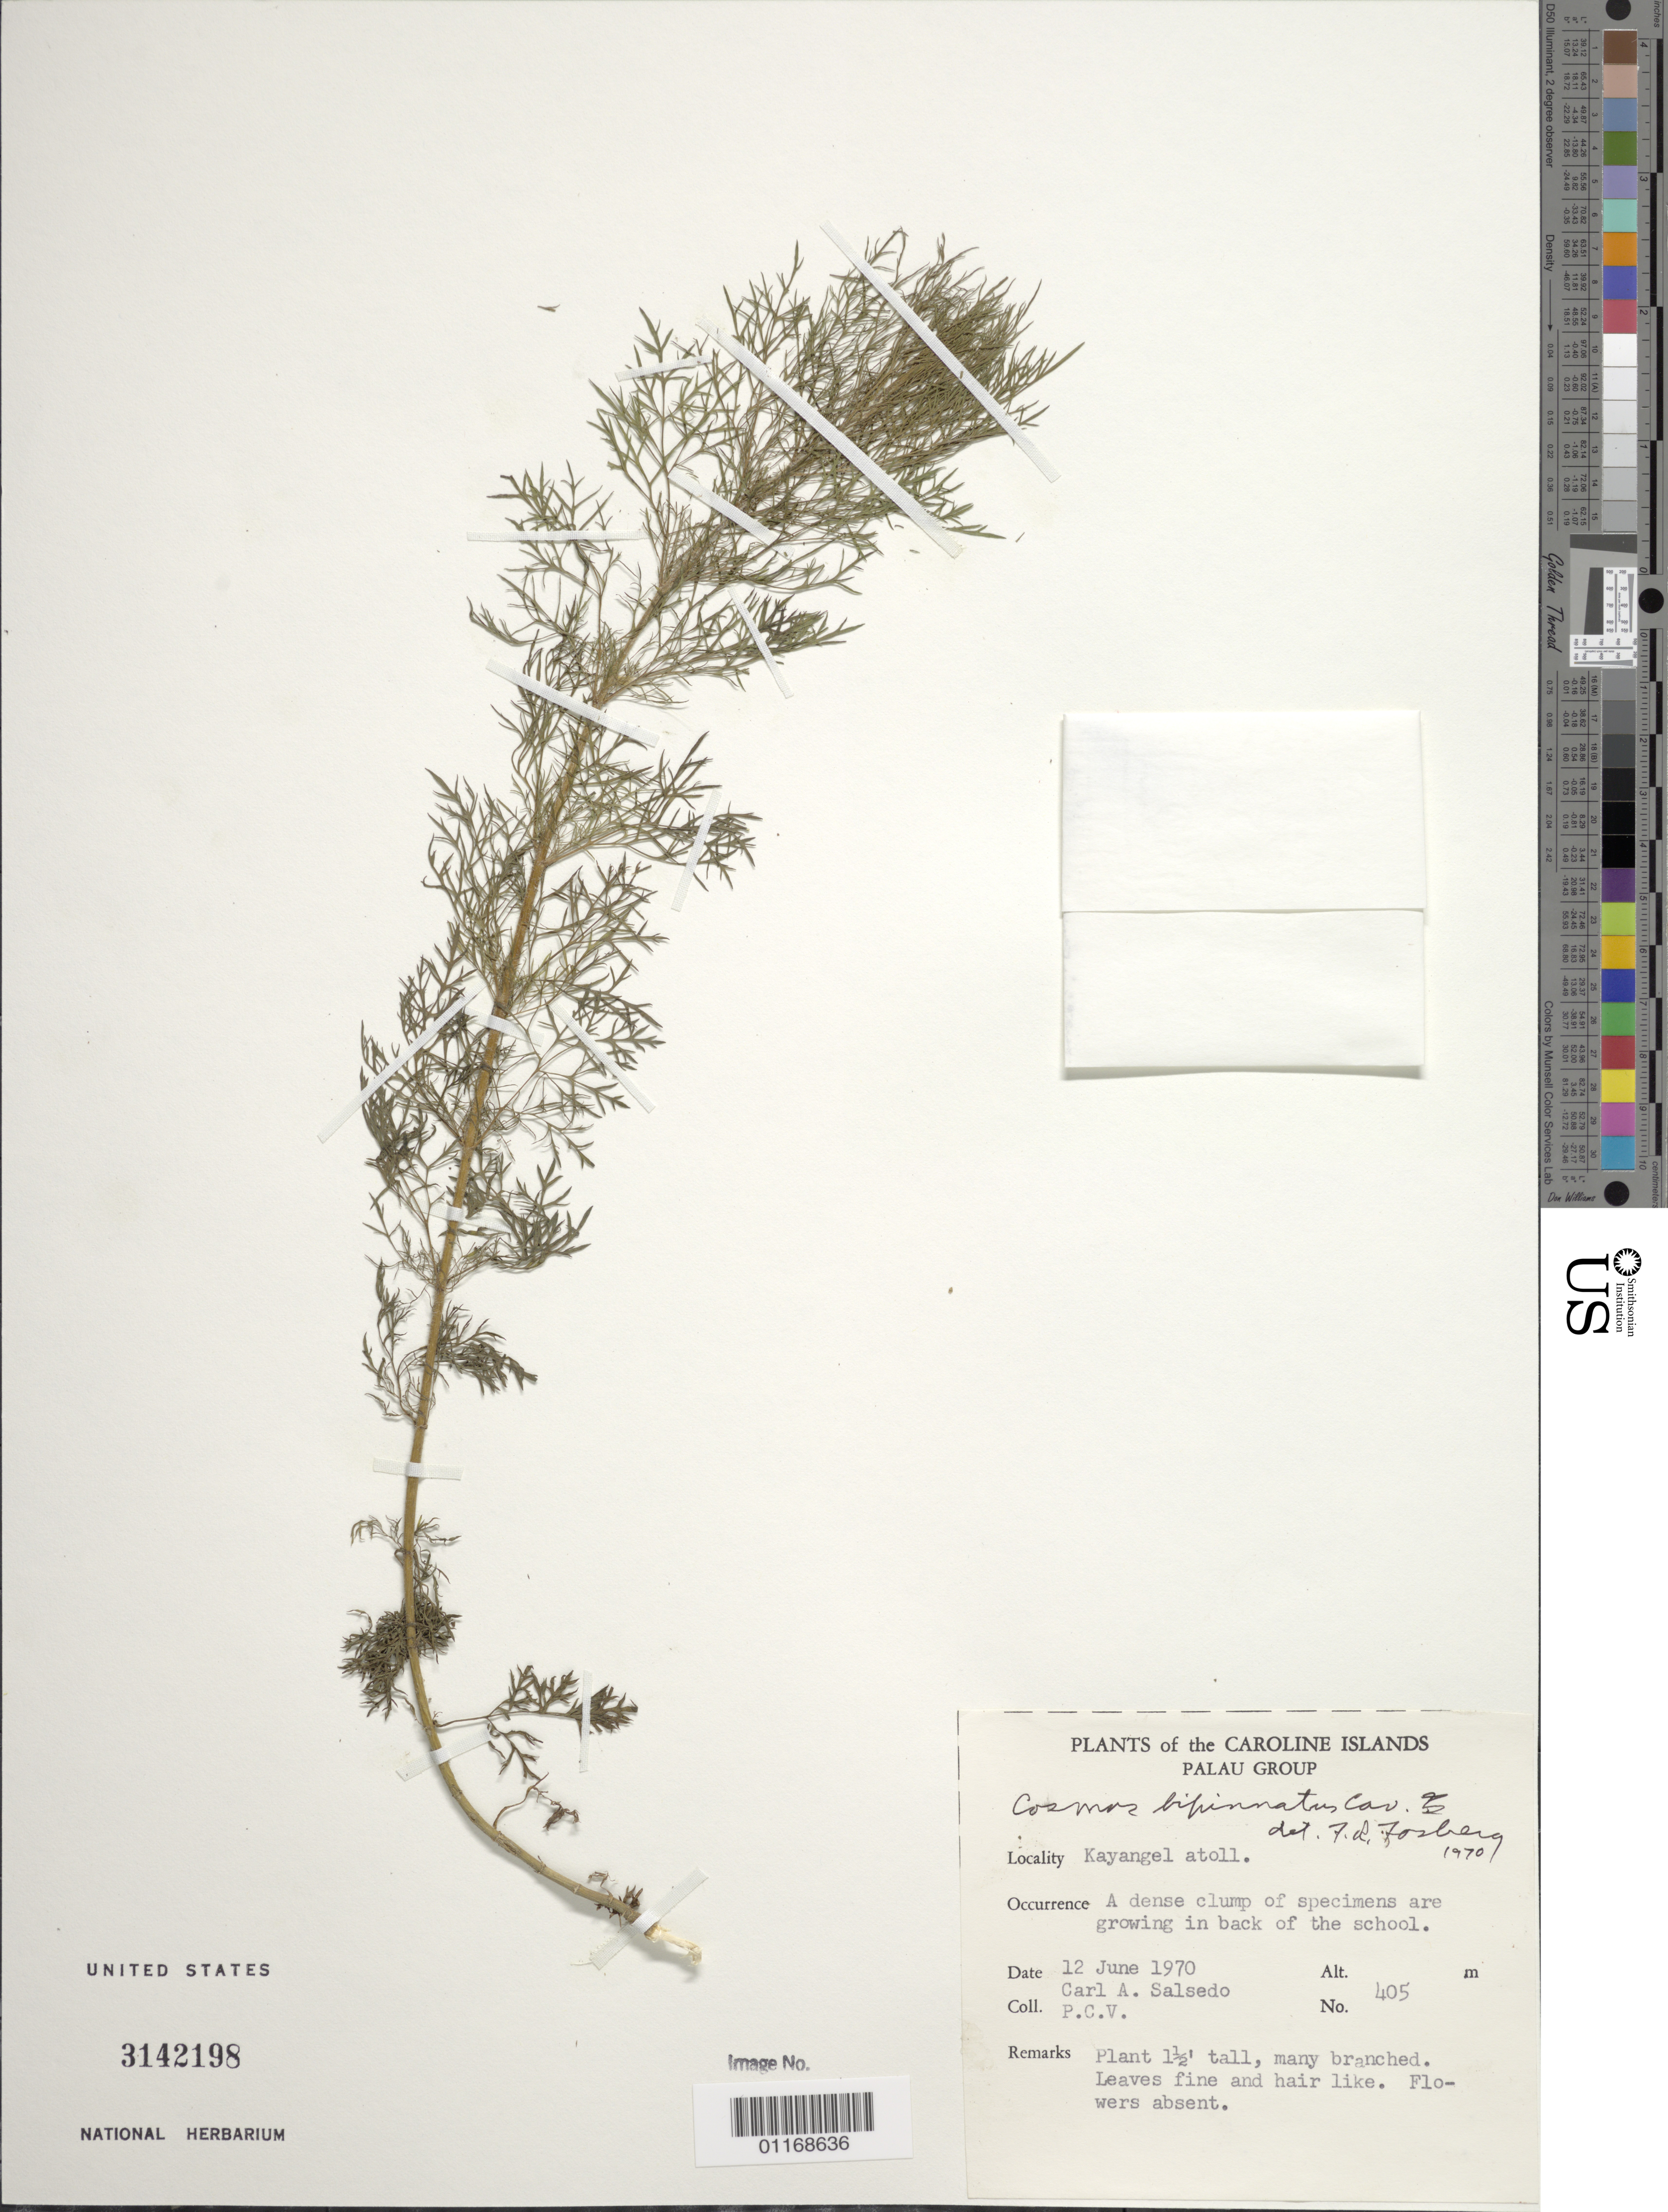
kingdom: Plantae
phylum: Tracheophyta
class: Magnoliopsida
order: Asterales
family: Asteraceae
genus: Cosmos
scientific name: Cosmos bipinnatus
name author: Cav.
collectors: C.A. Salsedo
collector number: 405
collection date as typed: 12 Jun 1970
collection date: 1970-06-12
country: Palau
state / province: Kayangel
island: Ngcheangel [Kayangel] Atoll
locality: Kayangel Atoll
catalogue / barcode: US 3142198